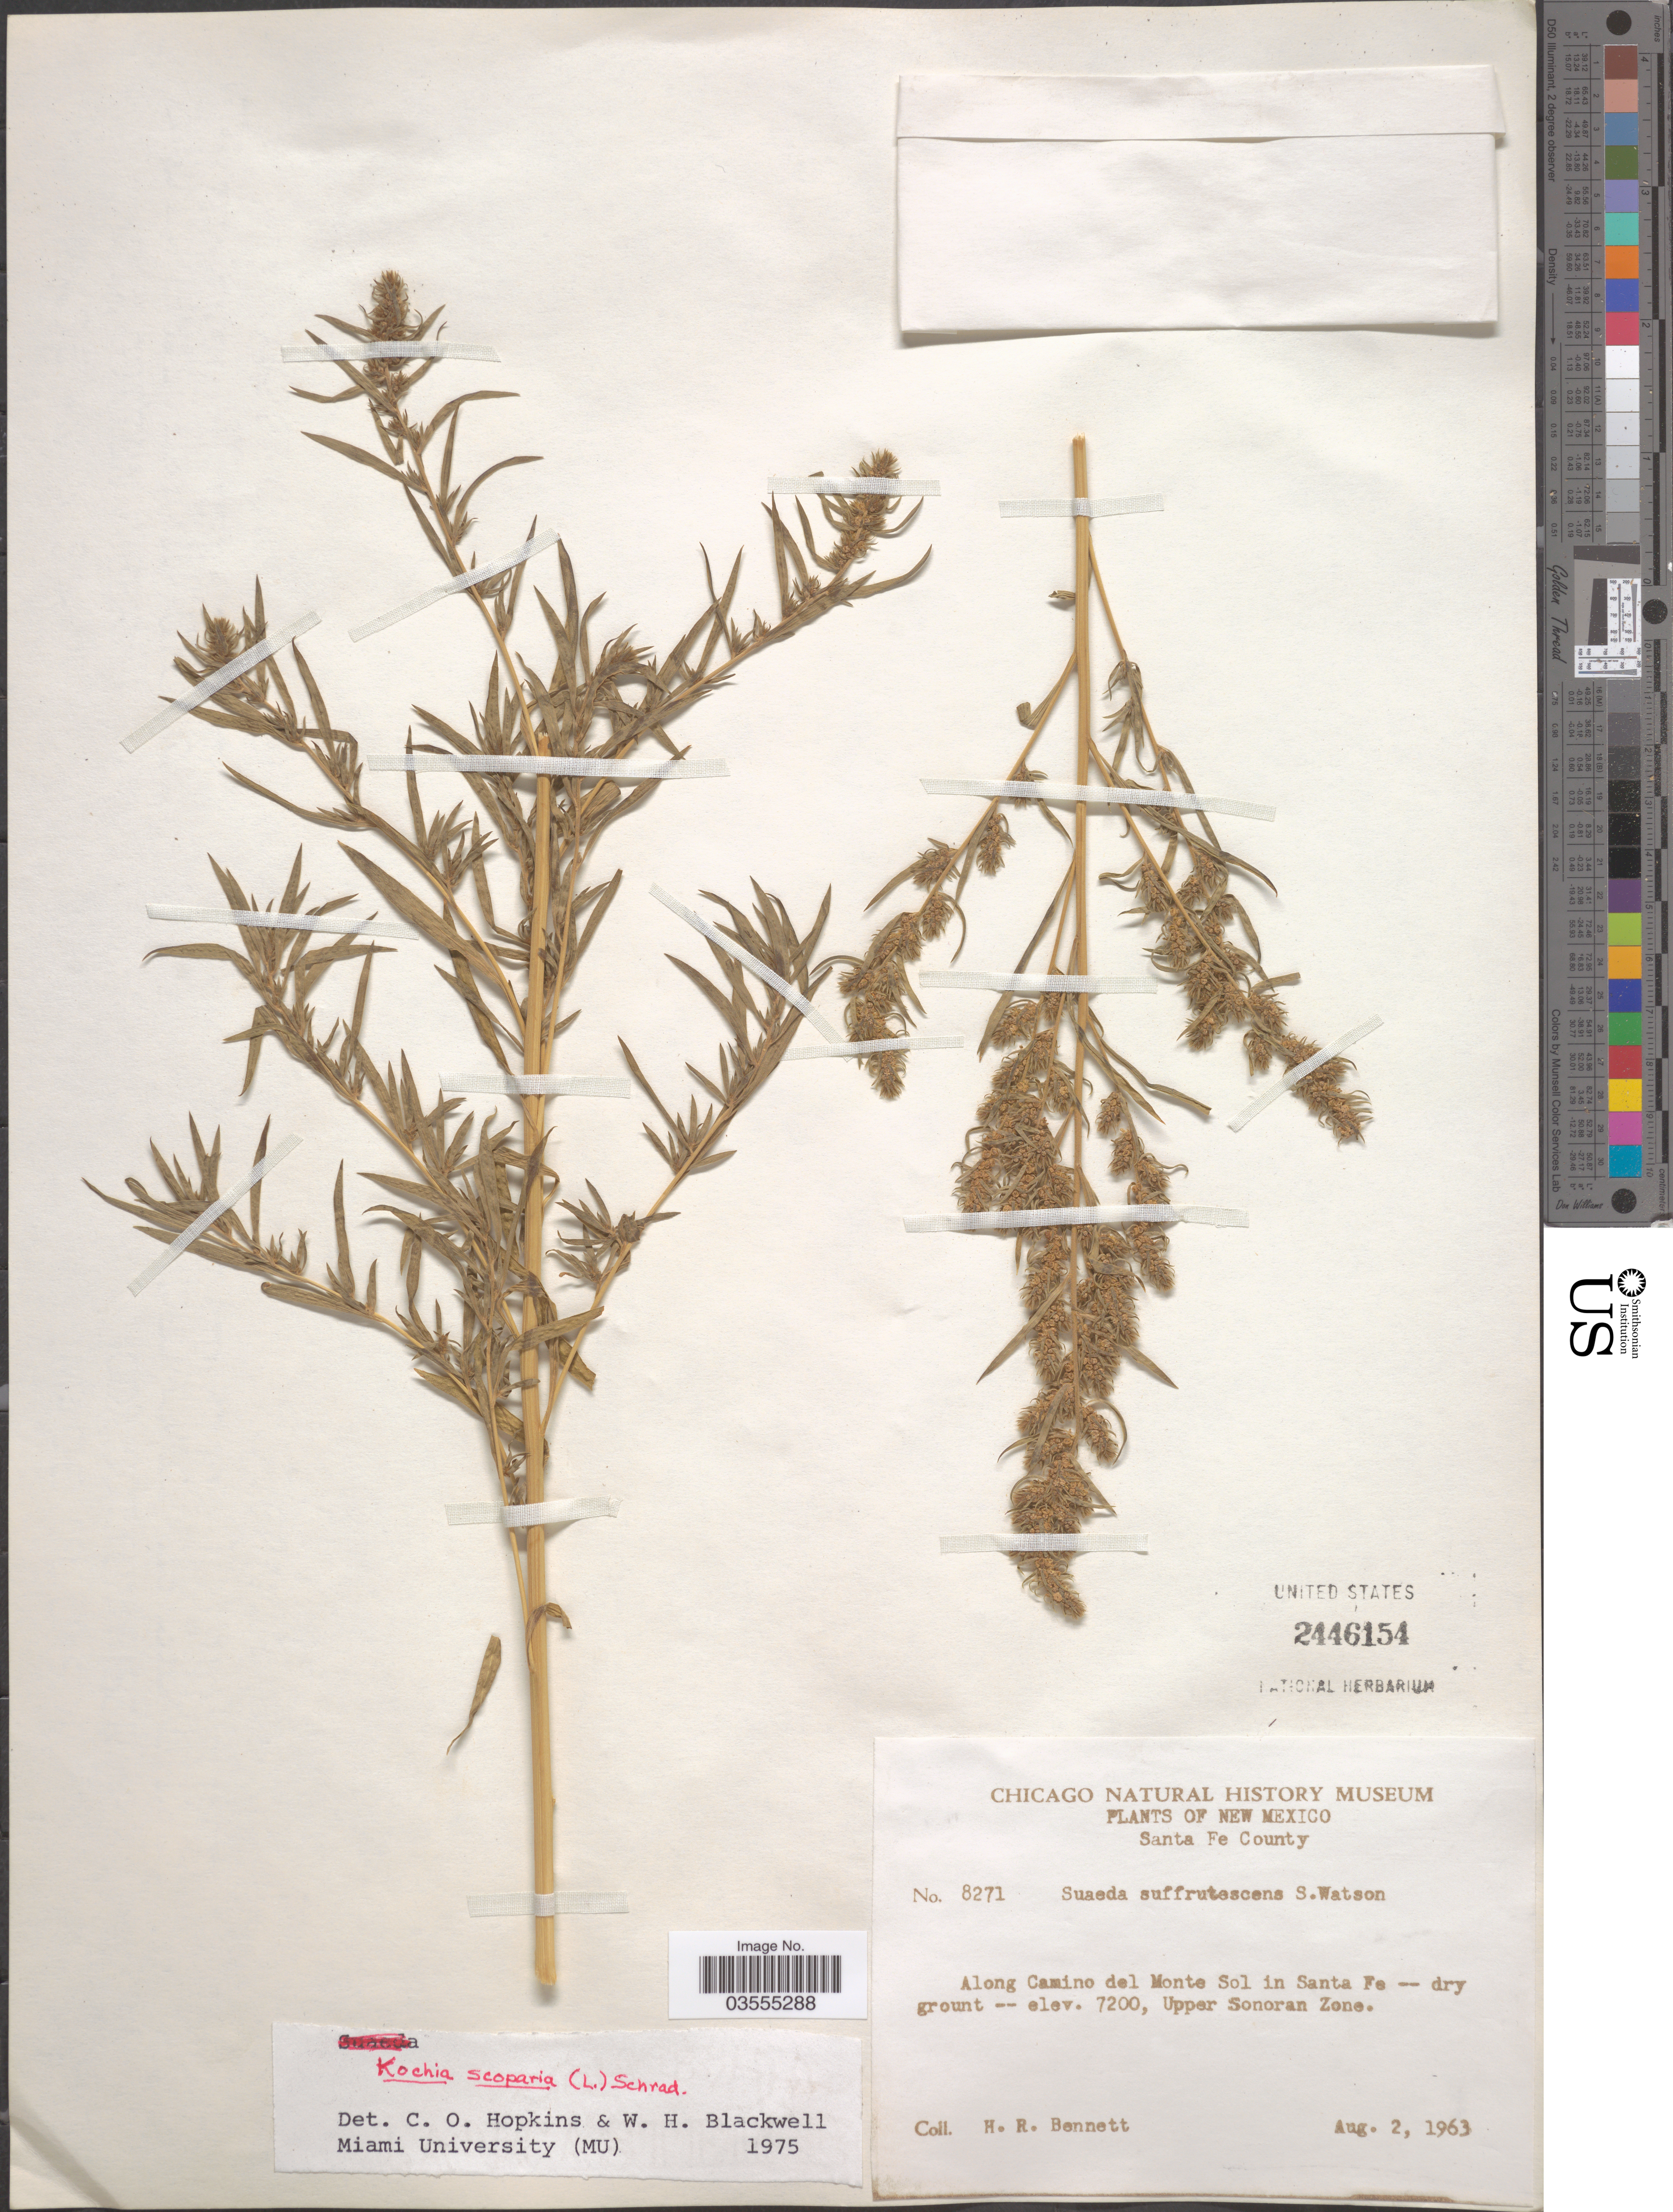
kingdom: Plantae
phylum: Tracheophyta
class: Magnoliopsida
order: Caryophyllales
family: Amaranthaceae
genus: Bassia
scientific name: Bassia scoparia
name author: (L.) Voss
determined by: U.S. National Herbarium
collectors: H. R. Bennett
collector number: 8271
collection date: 1963-08-02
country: United States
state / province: New Mexico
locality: Santa Fe County. Along Camino del Monte Sol in Santa Fe. Upper Sonoran Zone.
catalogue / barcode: US 2446154